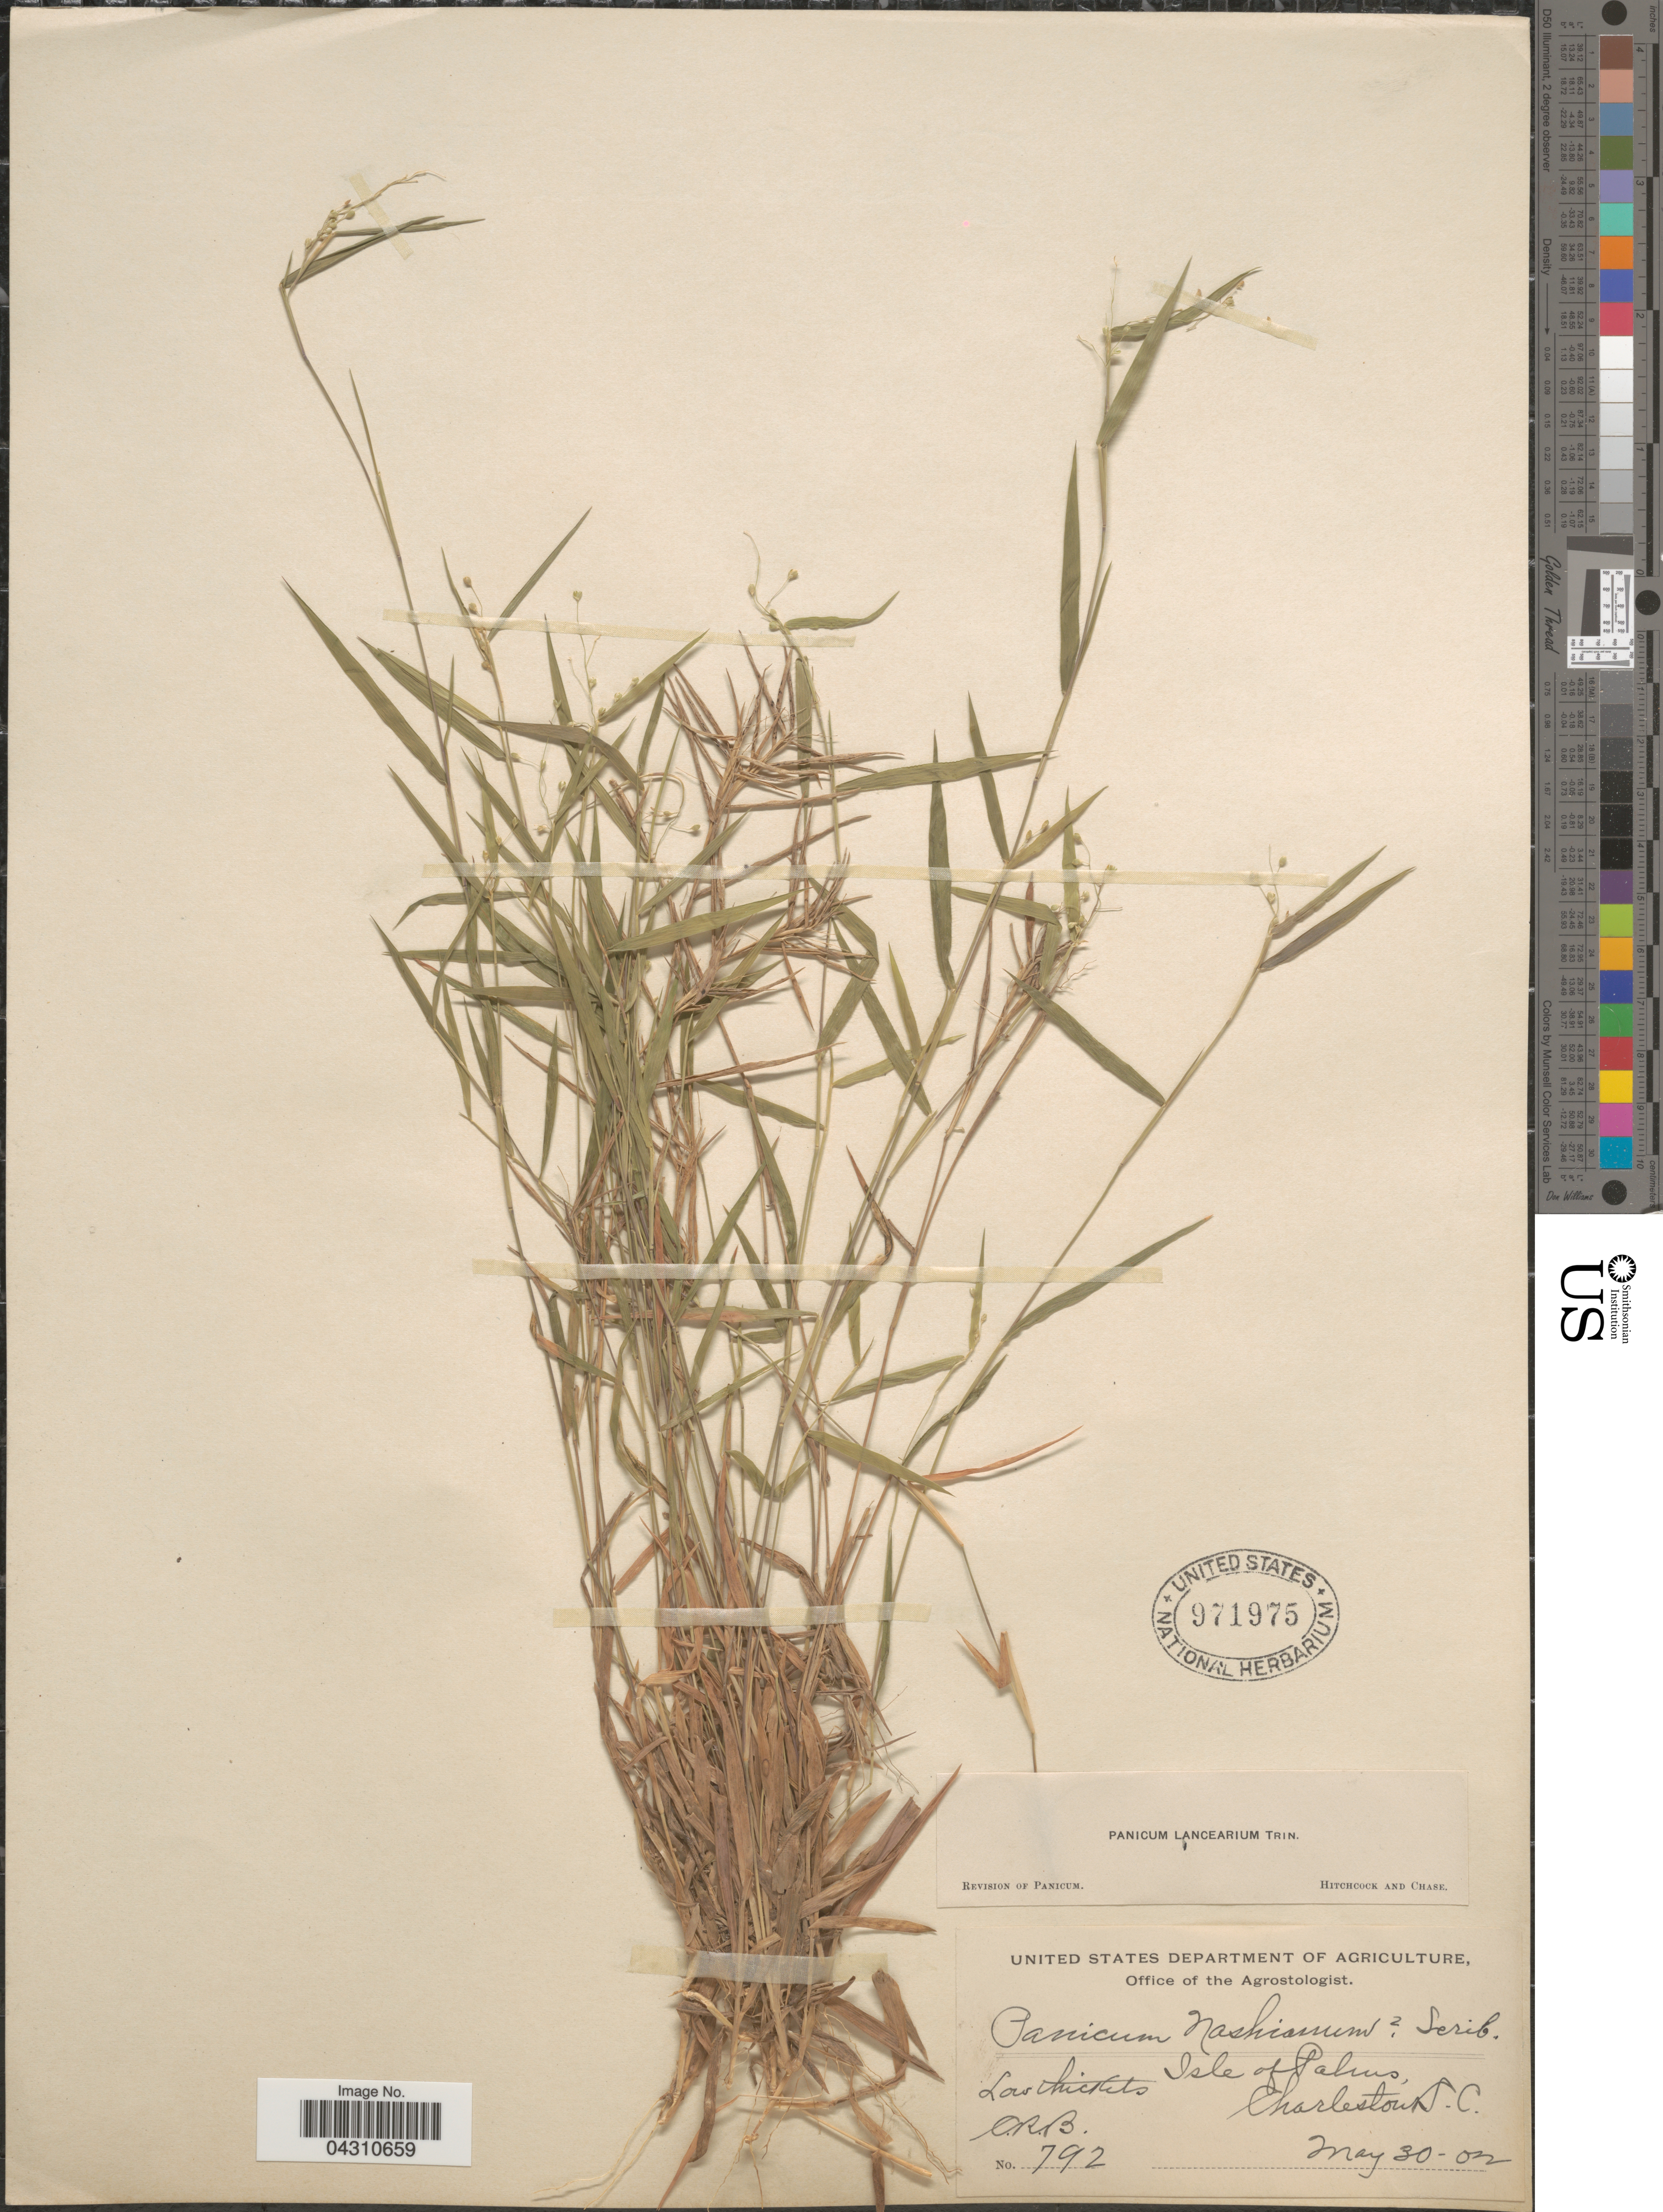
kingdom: Plantae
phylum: Tracheophyta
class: Liliopsida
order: Poales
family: Poaceae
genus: Dichanthelium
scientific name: Dichanthelium portoricense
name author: (Desv. ex Ham.) B.F. Hansen & Wunderlin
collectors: C. R. B.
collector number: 792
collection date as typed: Transcribed d/m/y: 30/5/2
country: United States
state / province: South Carolina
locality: Isle of Palms, Low thickets. Charleston.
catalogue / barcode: US 971975